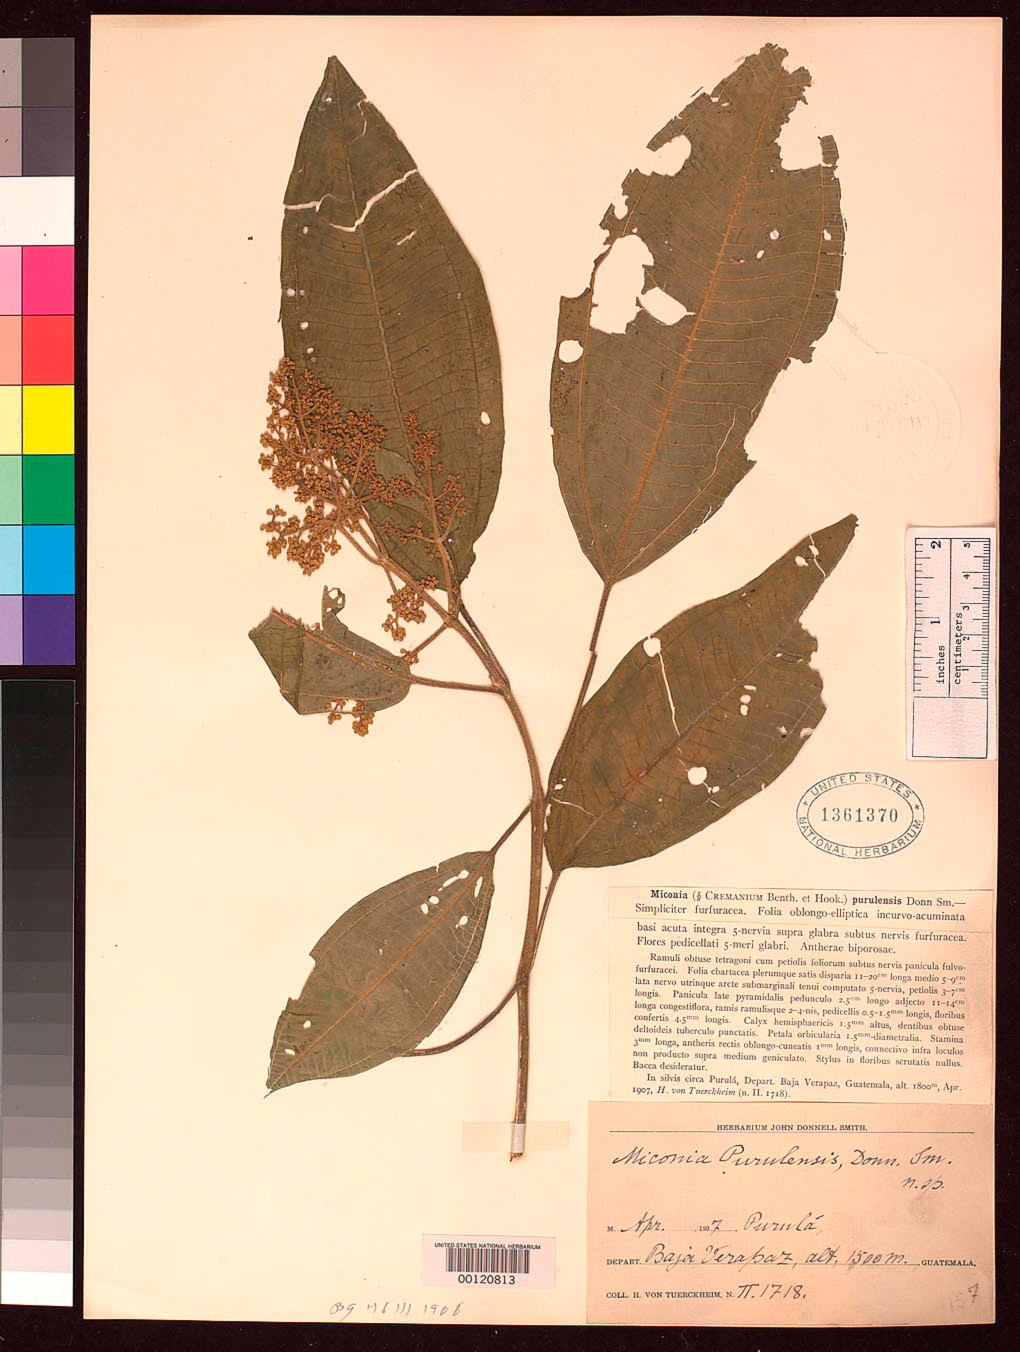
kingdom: Plantae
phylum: Tracheophyta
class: Magnoliopsida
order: Myrtales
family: Melastomataceae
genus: Miconia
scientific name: Miconia purulensis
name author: Donn. Sm.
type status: Type Collection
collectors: H. von Türckheim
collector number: II 1718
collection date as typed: Apr 1907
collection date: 1907-04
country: Guatemala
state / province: Baja Verapaz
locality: Purulá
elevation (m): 1500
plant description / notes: One of 2 US sheets (USNH 1361369, 1361370) received from the John Donnell Smith herbarium, neither one clearly the holotype. Protologue (mis) cites elevation as 1800 m.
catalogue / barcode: US 1361370